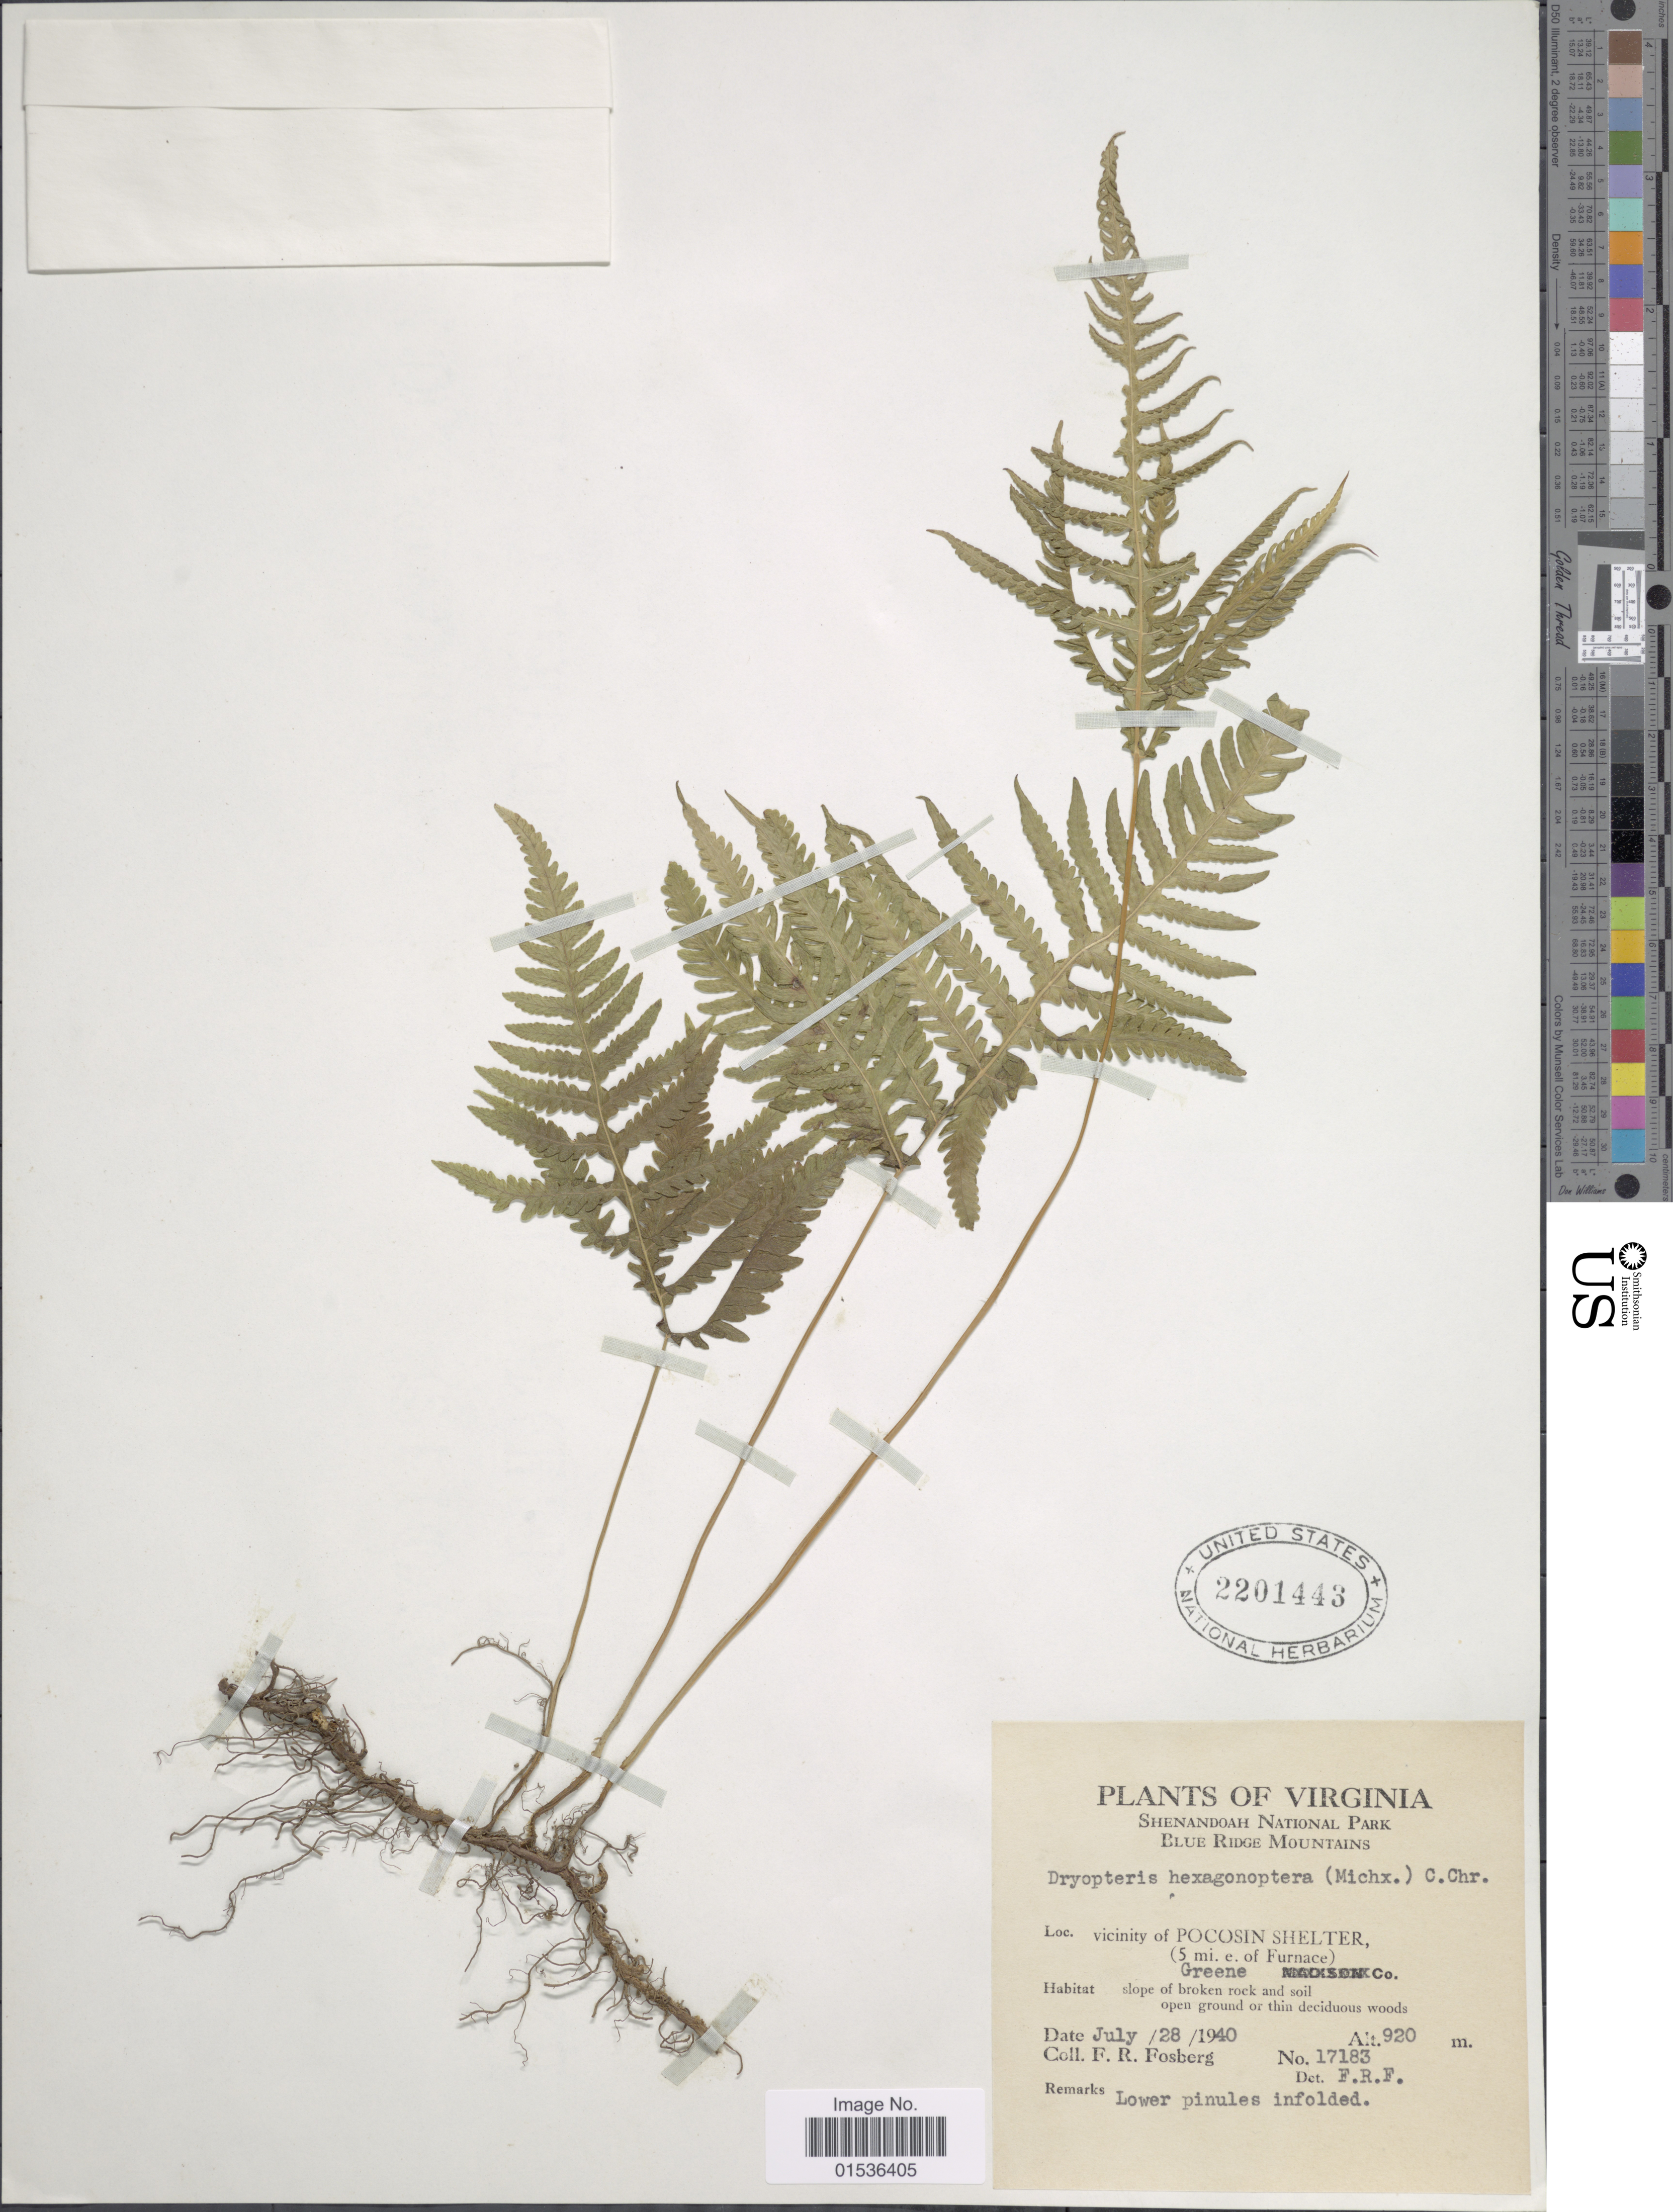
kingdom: Plantae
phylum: Tracheophyta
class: Polypodiopsida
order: Polypodiales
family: Thelypteridaceae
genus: Phegopteris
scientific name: Phegopteris hexagonoptera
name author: (Michx.) Fée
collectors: F. R. Fosberg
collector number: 17183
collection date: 1940-07-28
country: United States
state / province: Virginia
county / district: Greene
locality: Virginia, Shenandoah National Park, Blue Ridge Mountains, Vicinity of Pocosin Shelter (5 mi. e. of Furnace) Green Co.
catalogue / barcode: US 2201443